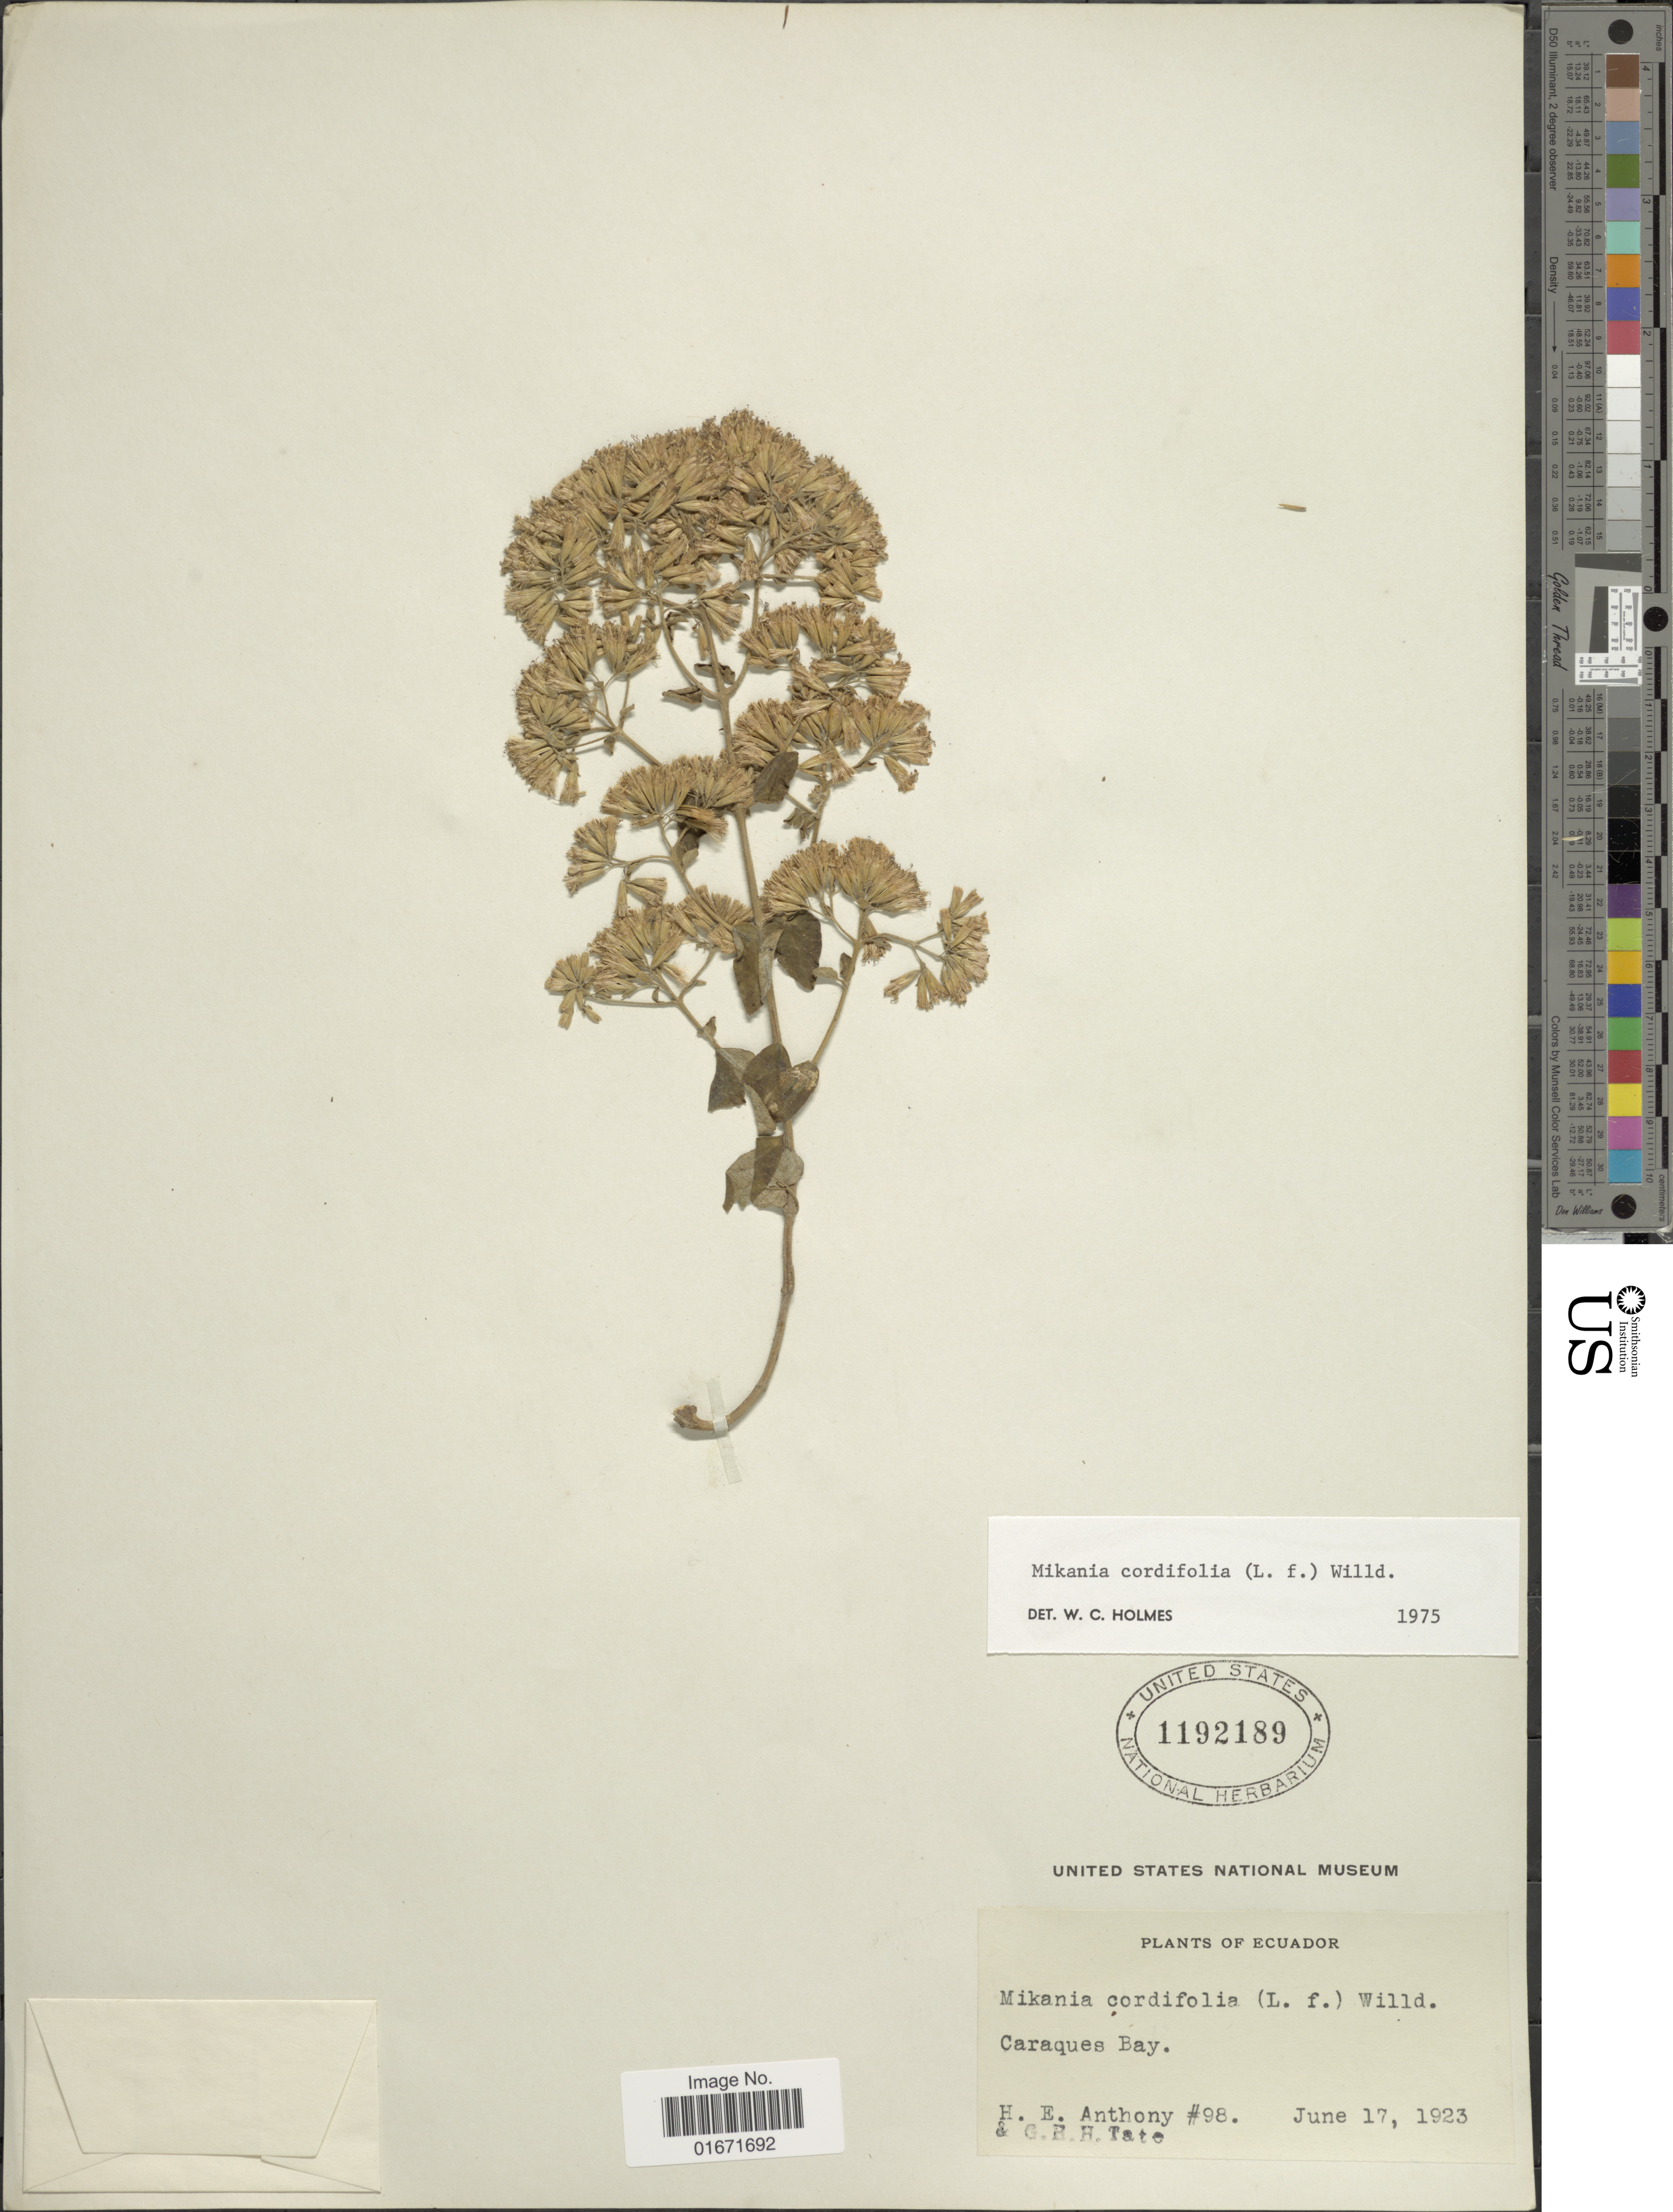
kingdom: Plantae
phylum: Tracheophyta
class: Magnoliopsida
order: Asterales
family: Asteraceae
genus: Mikania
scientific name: Mikania cordifolia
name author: Kunth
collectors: H. E. Anthony & G. H. H.Tate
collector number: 98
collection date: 1923-06-17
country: Ecuador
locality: Caraques Bay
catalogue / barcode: US 1192189